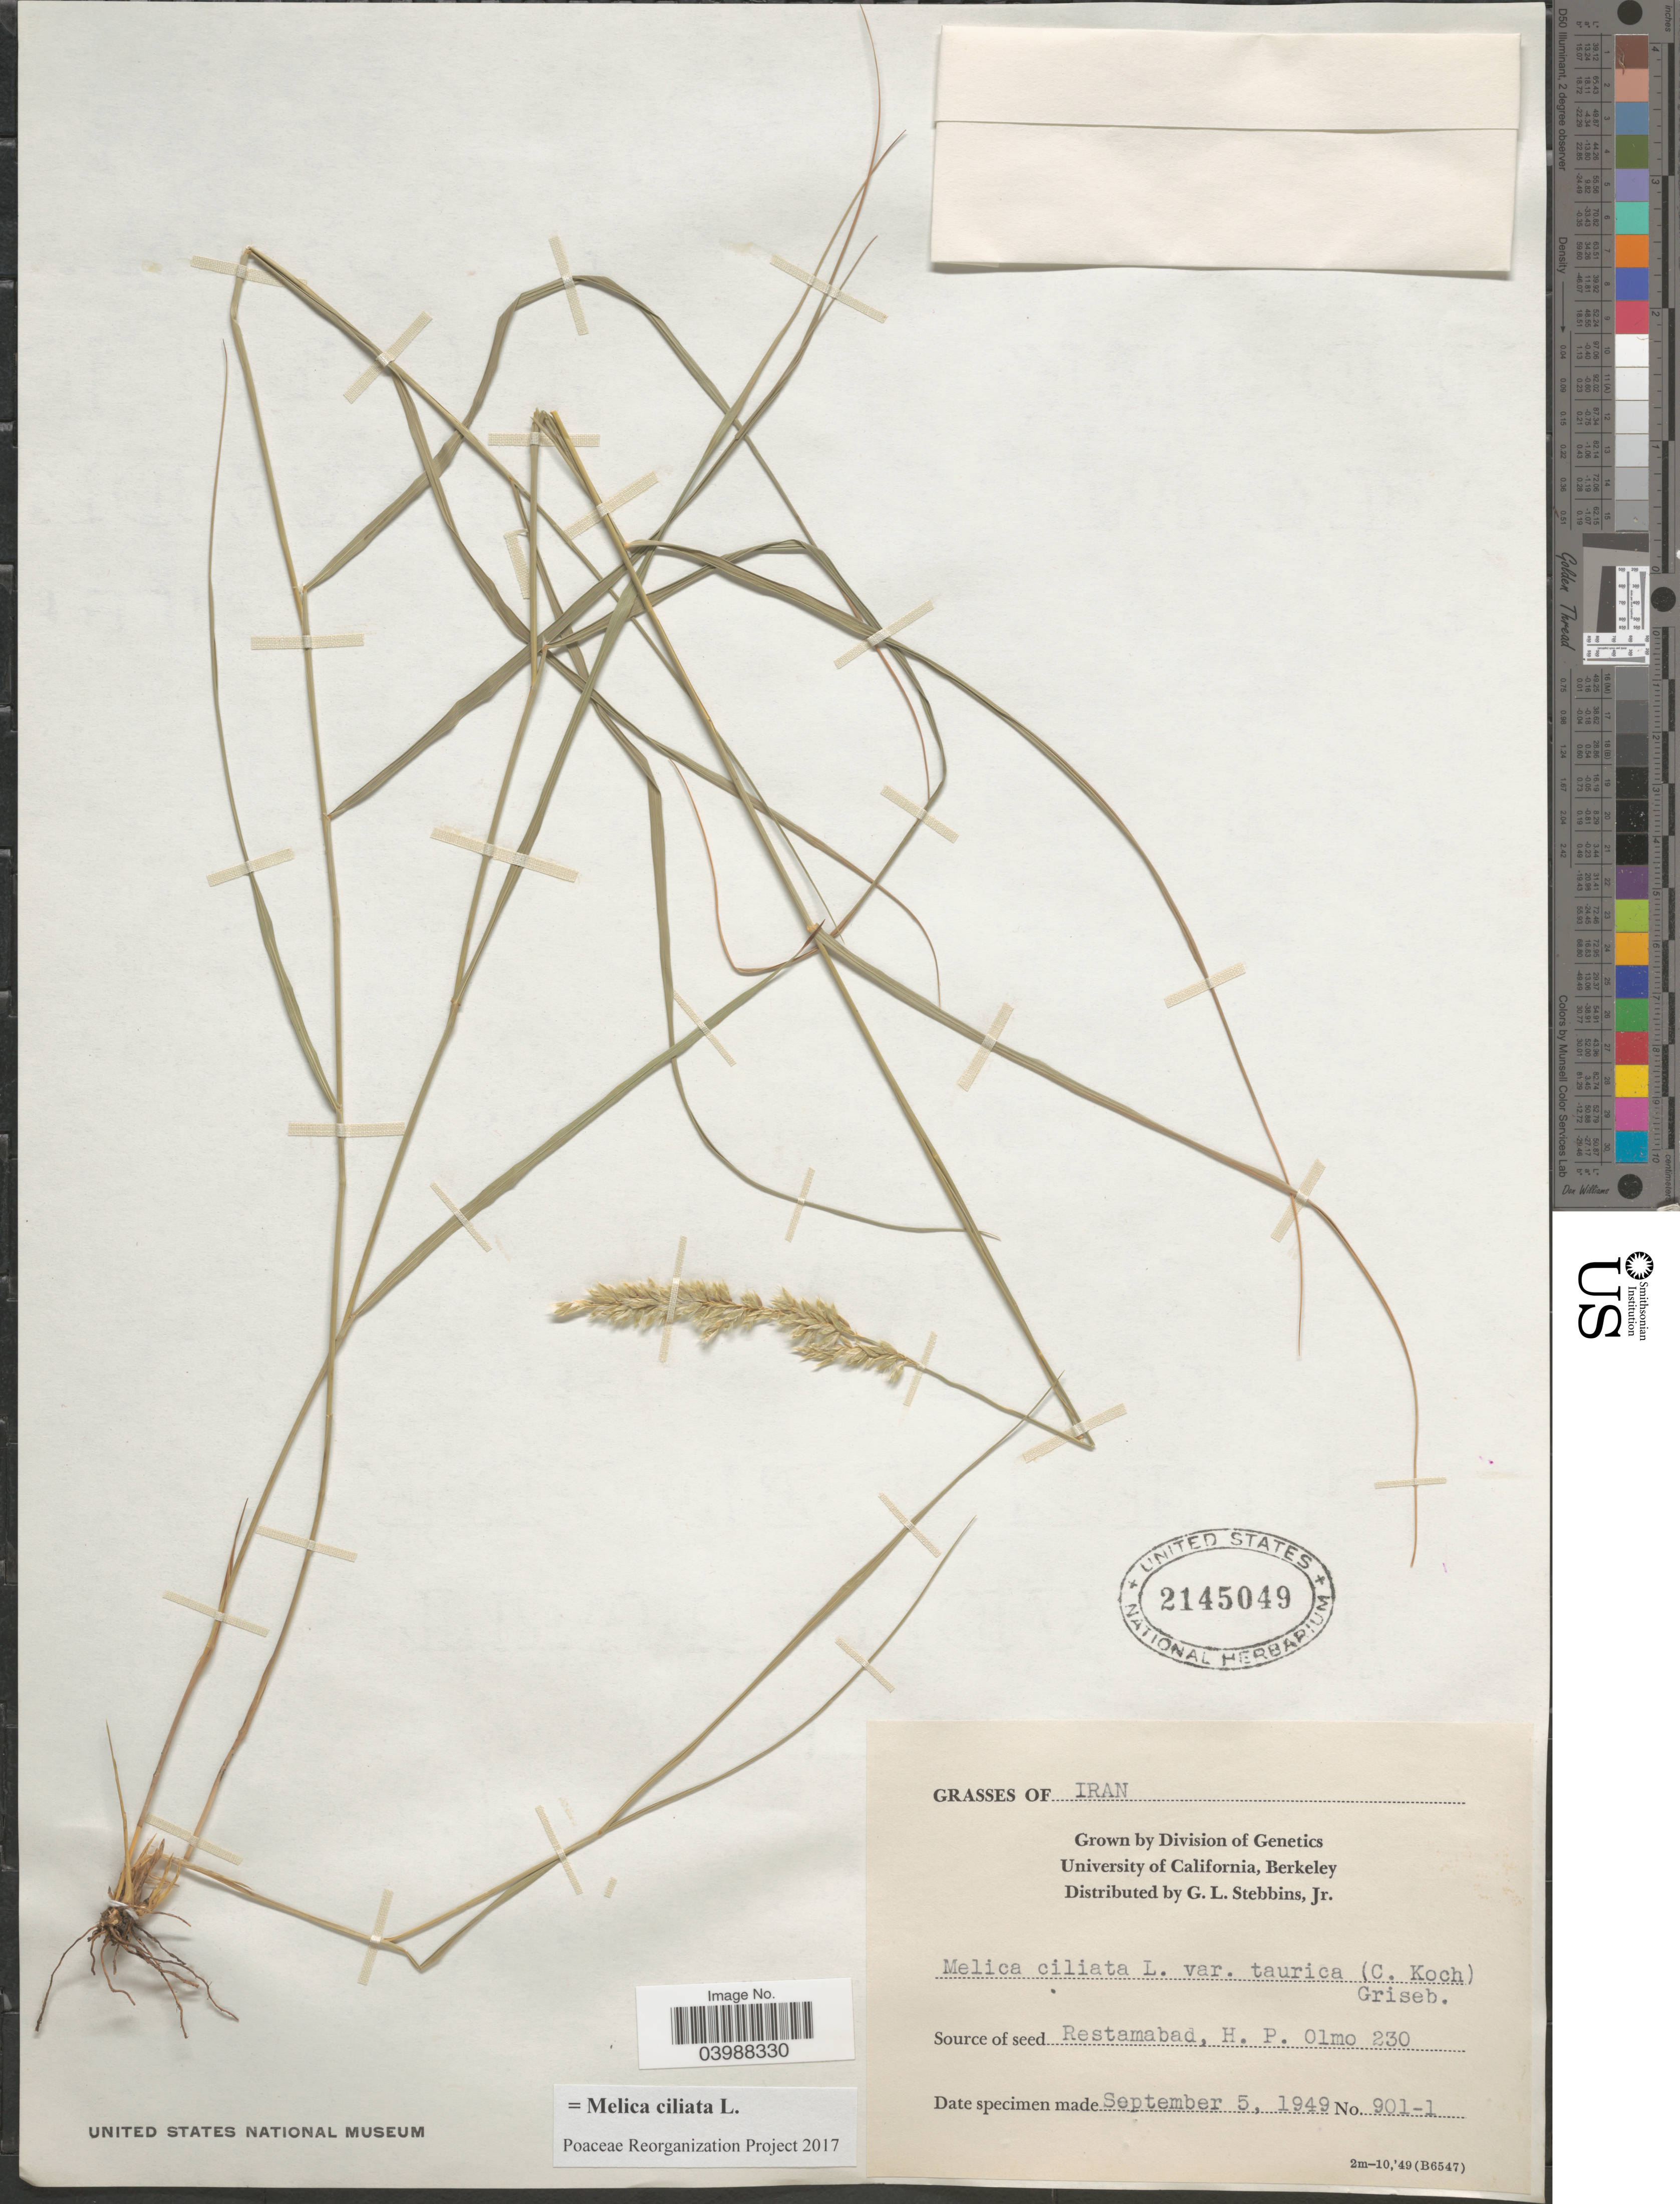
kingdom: Plantae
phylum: Tracheophyta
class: Liliopsida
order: Poales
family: Poaceae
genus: Melica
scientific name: Melica ciliata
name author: L.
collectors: G. L. Stebbins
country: United States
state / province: California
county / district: Alameda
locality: University of California, Berkeley.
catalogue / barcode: US 2145049